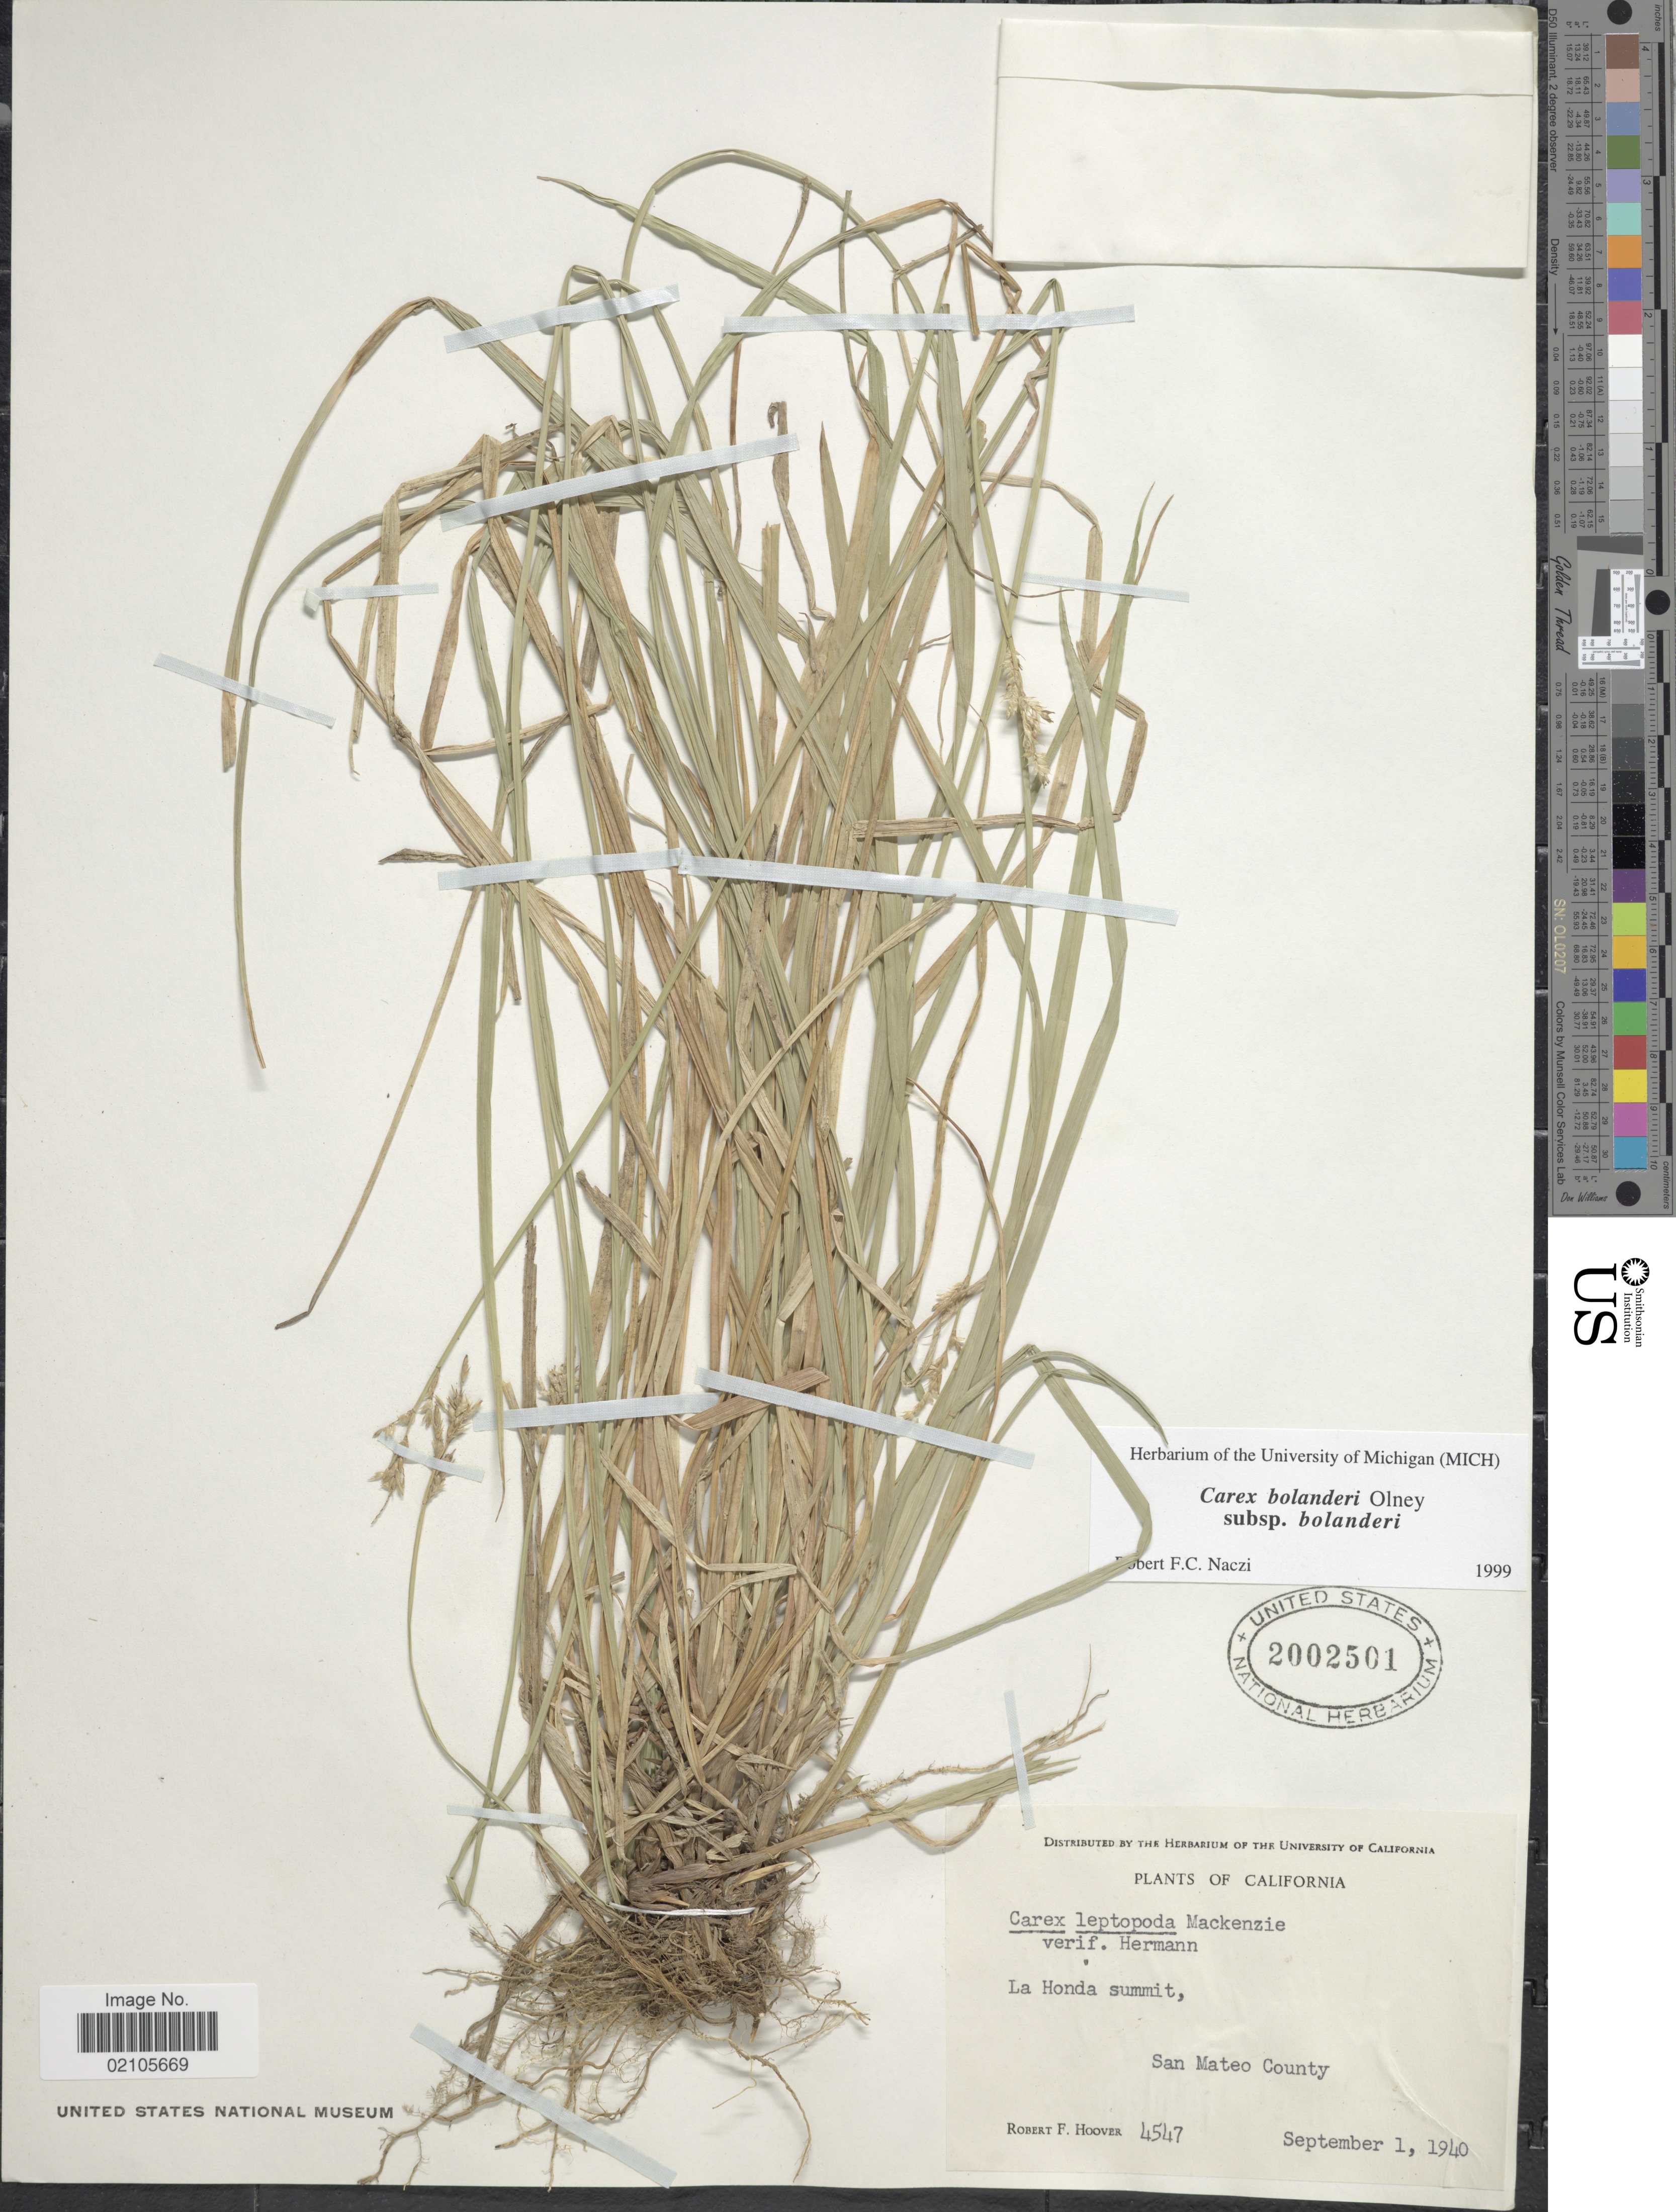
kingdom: Plantae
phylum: Tracheophyta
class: Liliopsida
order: Poales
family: Cyperaceae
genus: Carex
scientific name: Carex bolanderi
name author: Olney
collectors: R. F. Hoover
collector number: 4547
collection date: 1940-09-01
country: United States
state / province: California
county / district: San Mateo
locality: La Honda summit, San Mateo County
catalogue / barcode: US 2002501